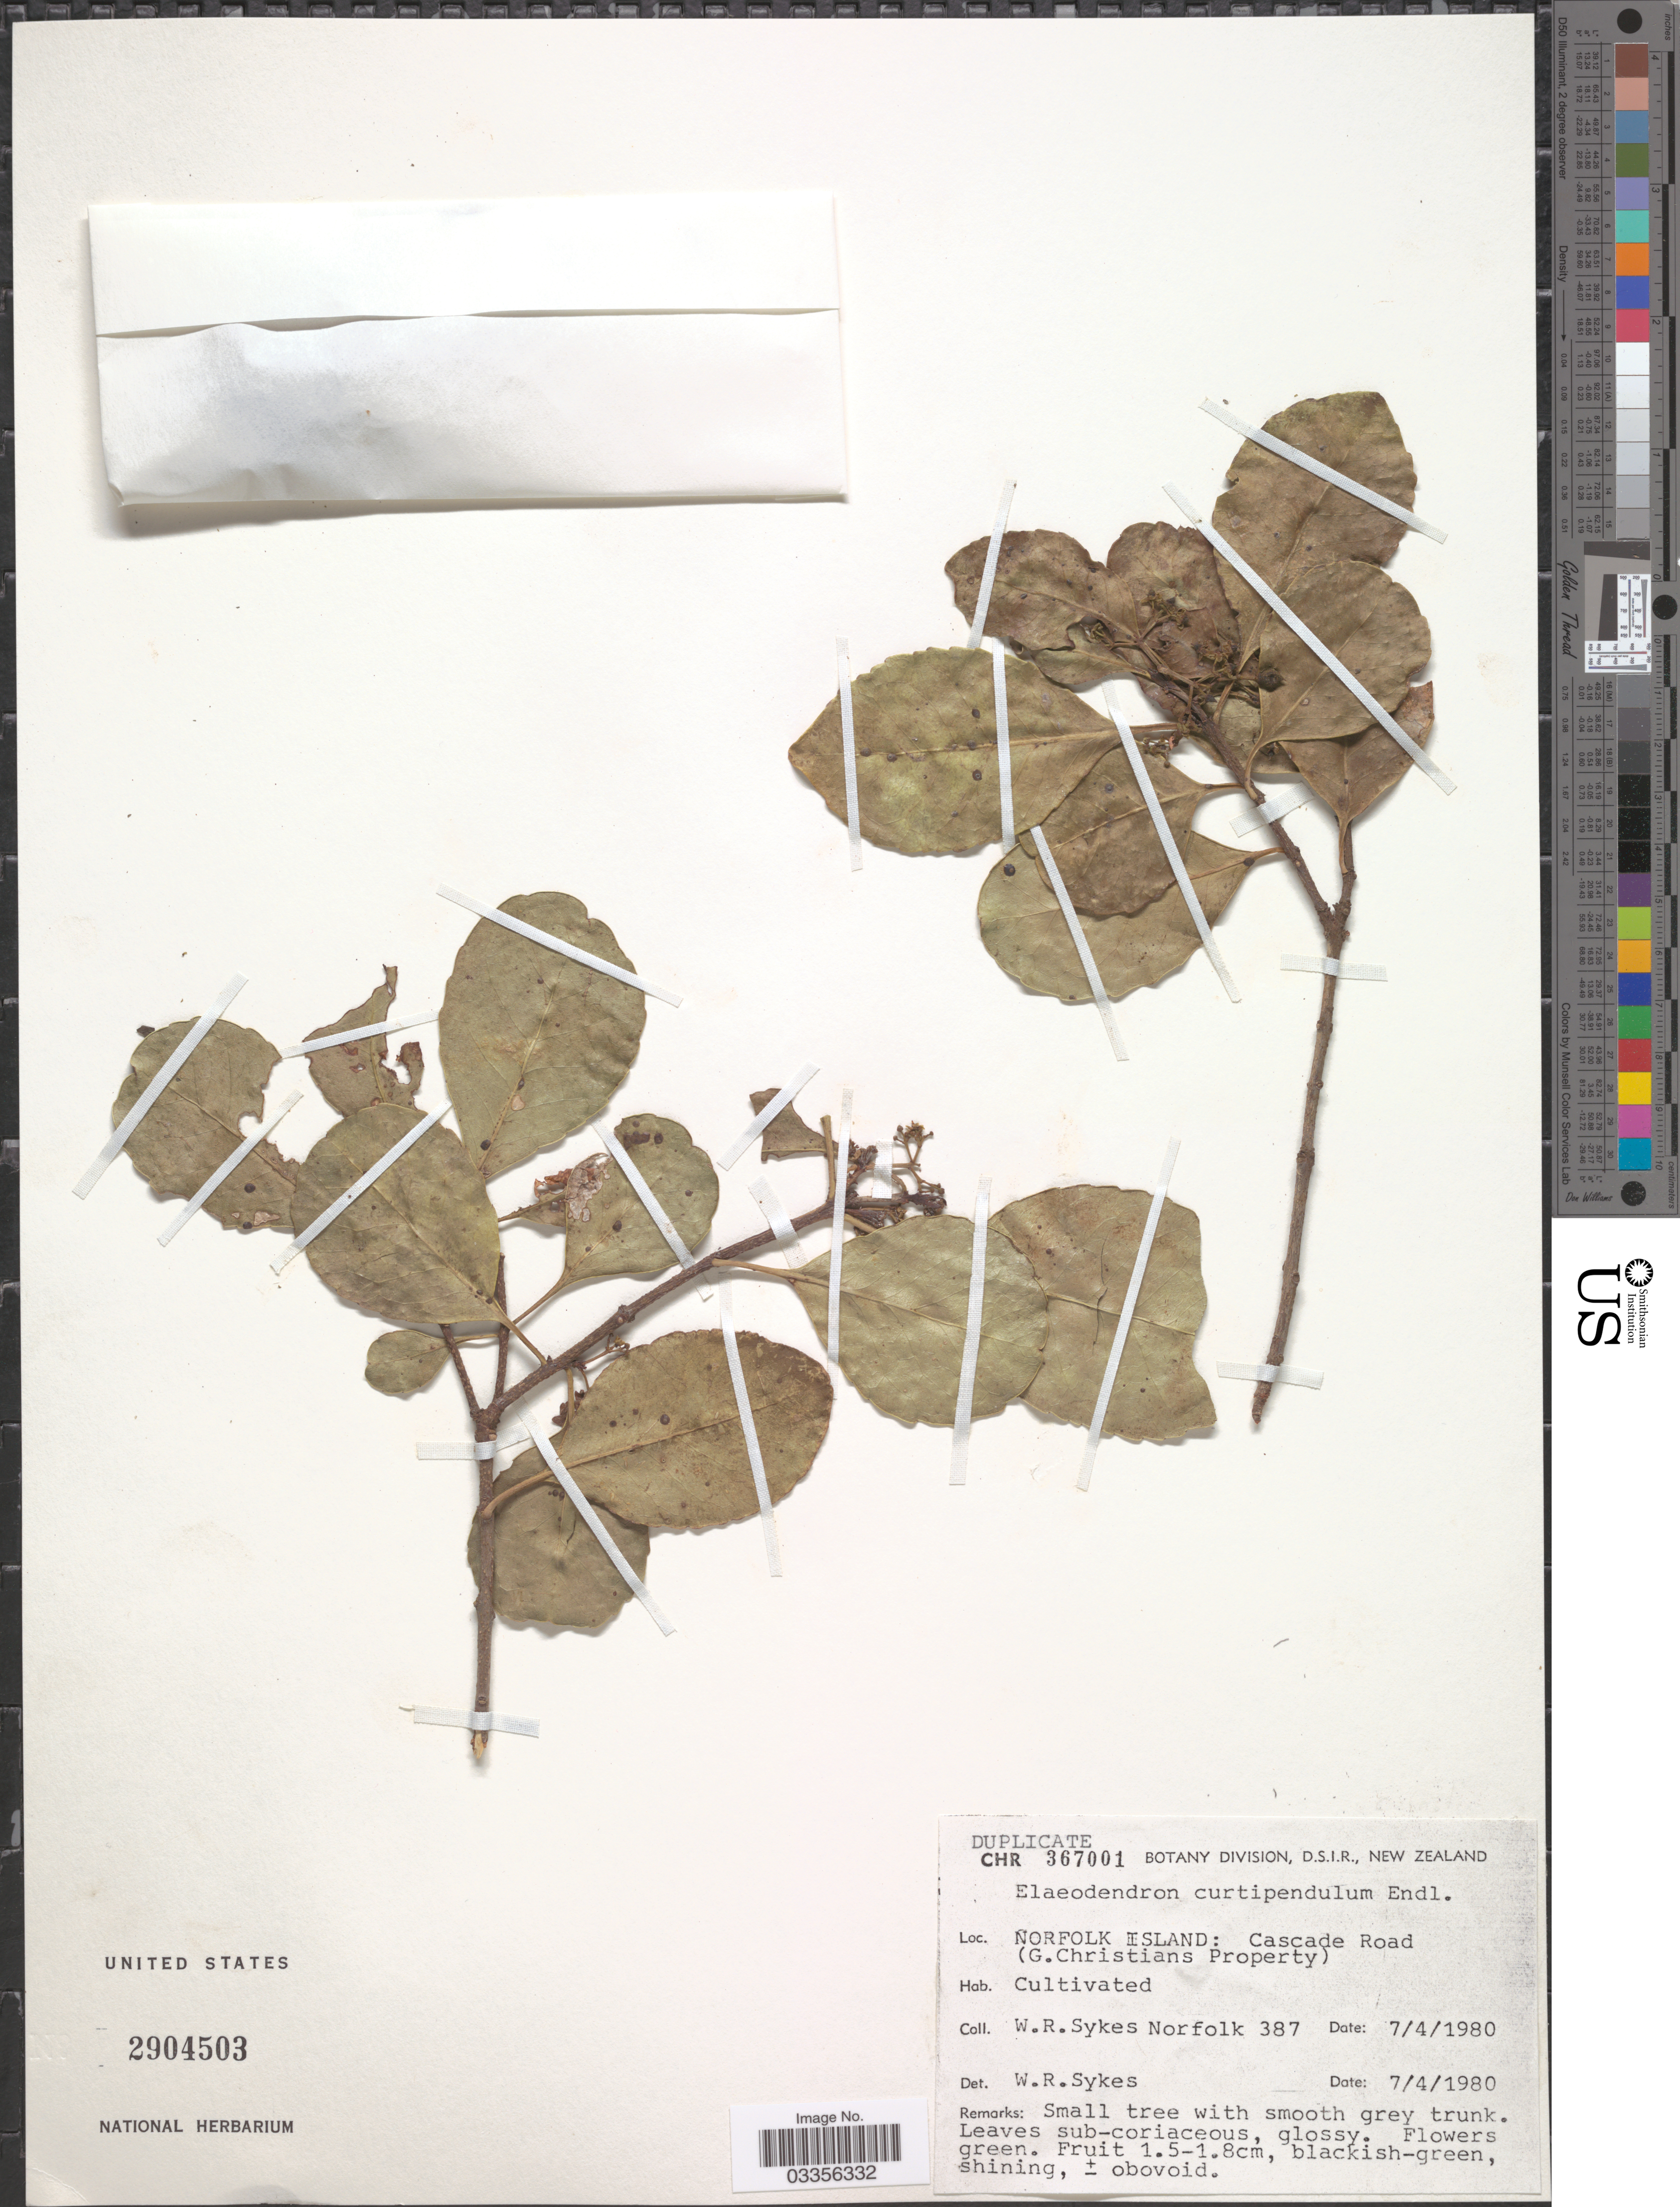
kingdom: Plantae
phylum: Tracheophyta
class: Magnoliopsida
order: Celastrales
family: Celastraceae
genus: Elaeodendron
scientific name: Elaeodendron curtipendulum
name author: Endl.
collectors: W. R. Sykes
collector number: Norfolk 387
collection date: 1980-04-07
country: Australia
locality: Norfolk Island: Cascade Road (G. Christians Property). Cultivated.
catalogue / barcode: US 2904503